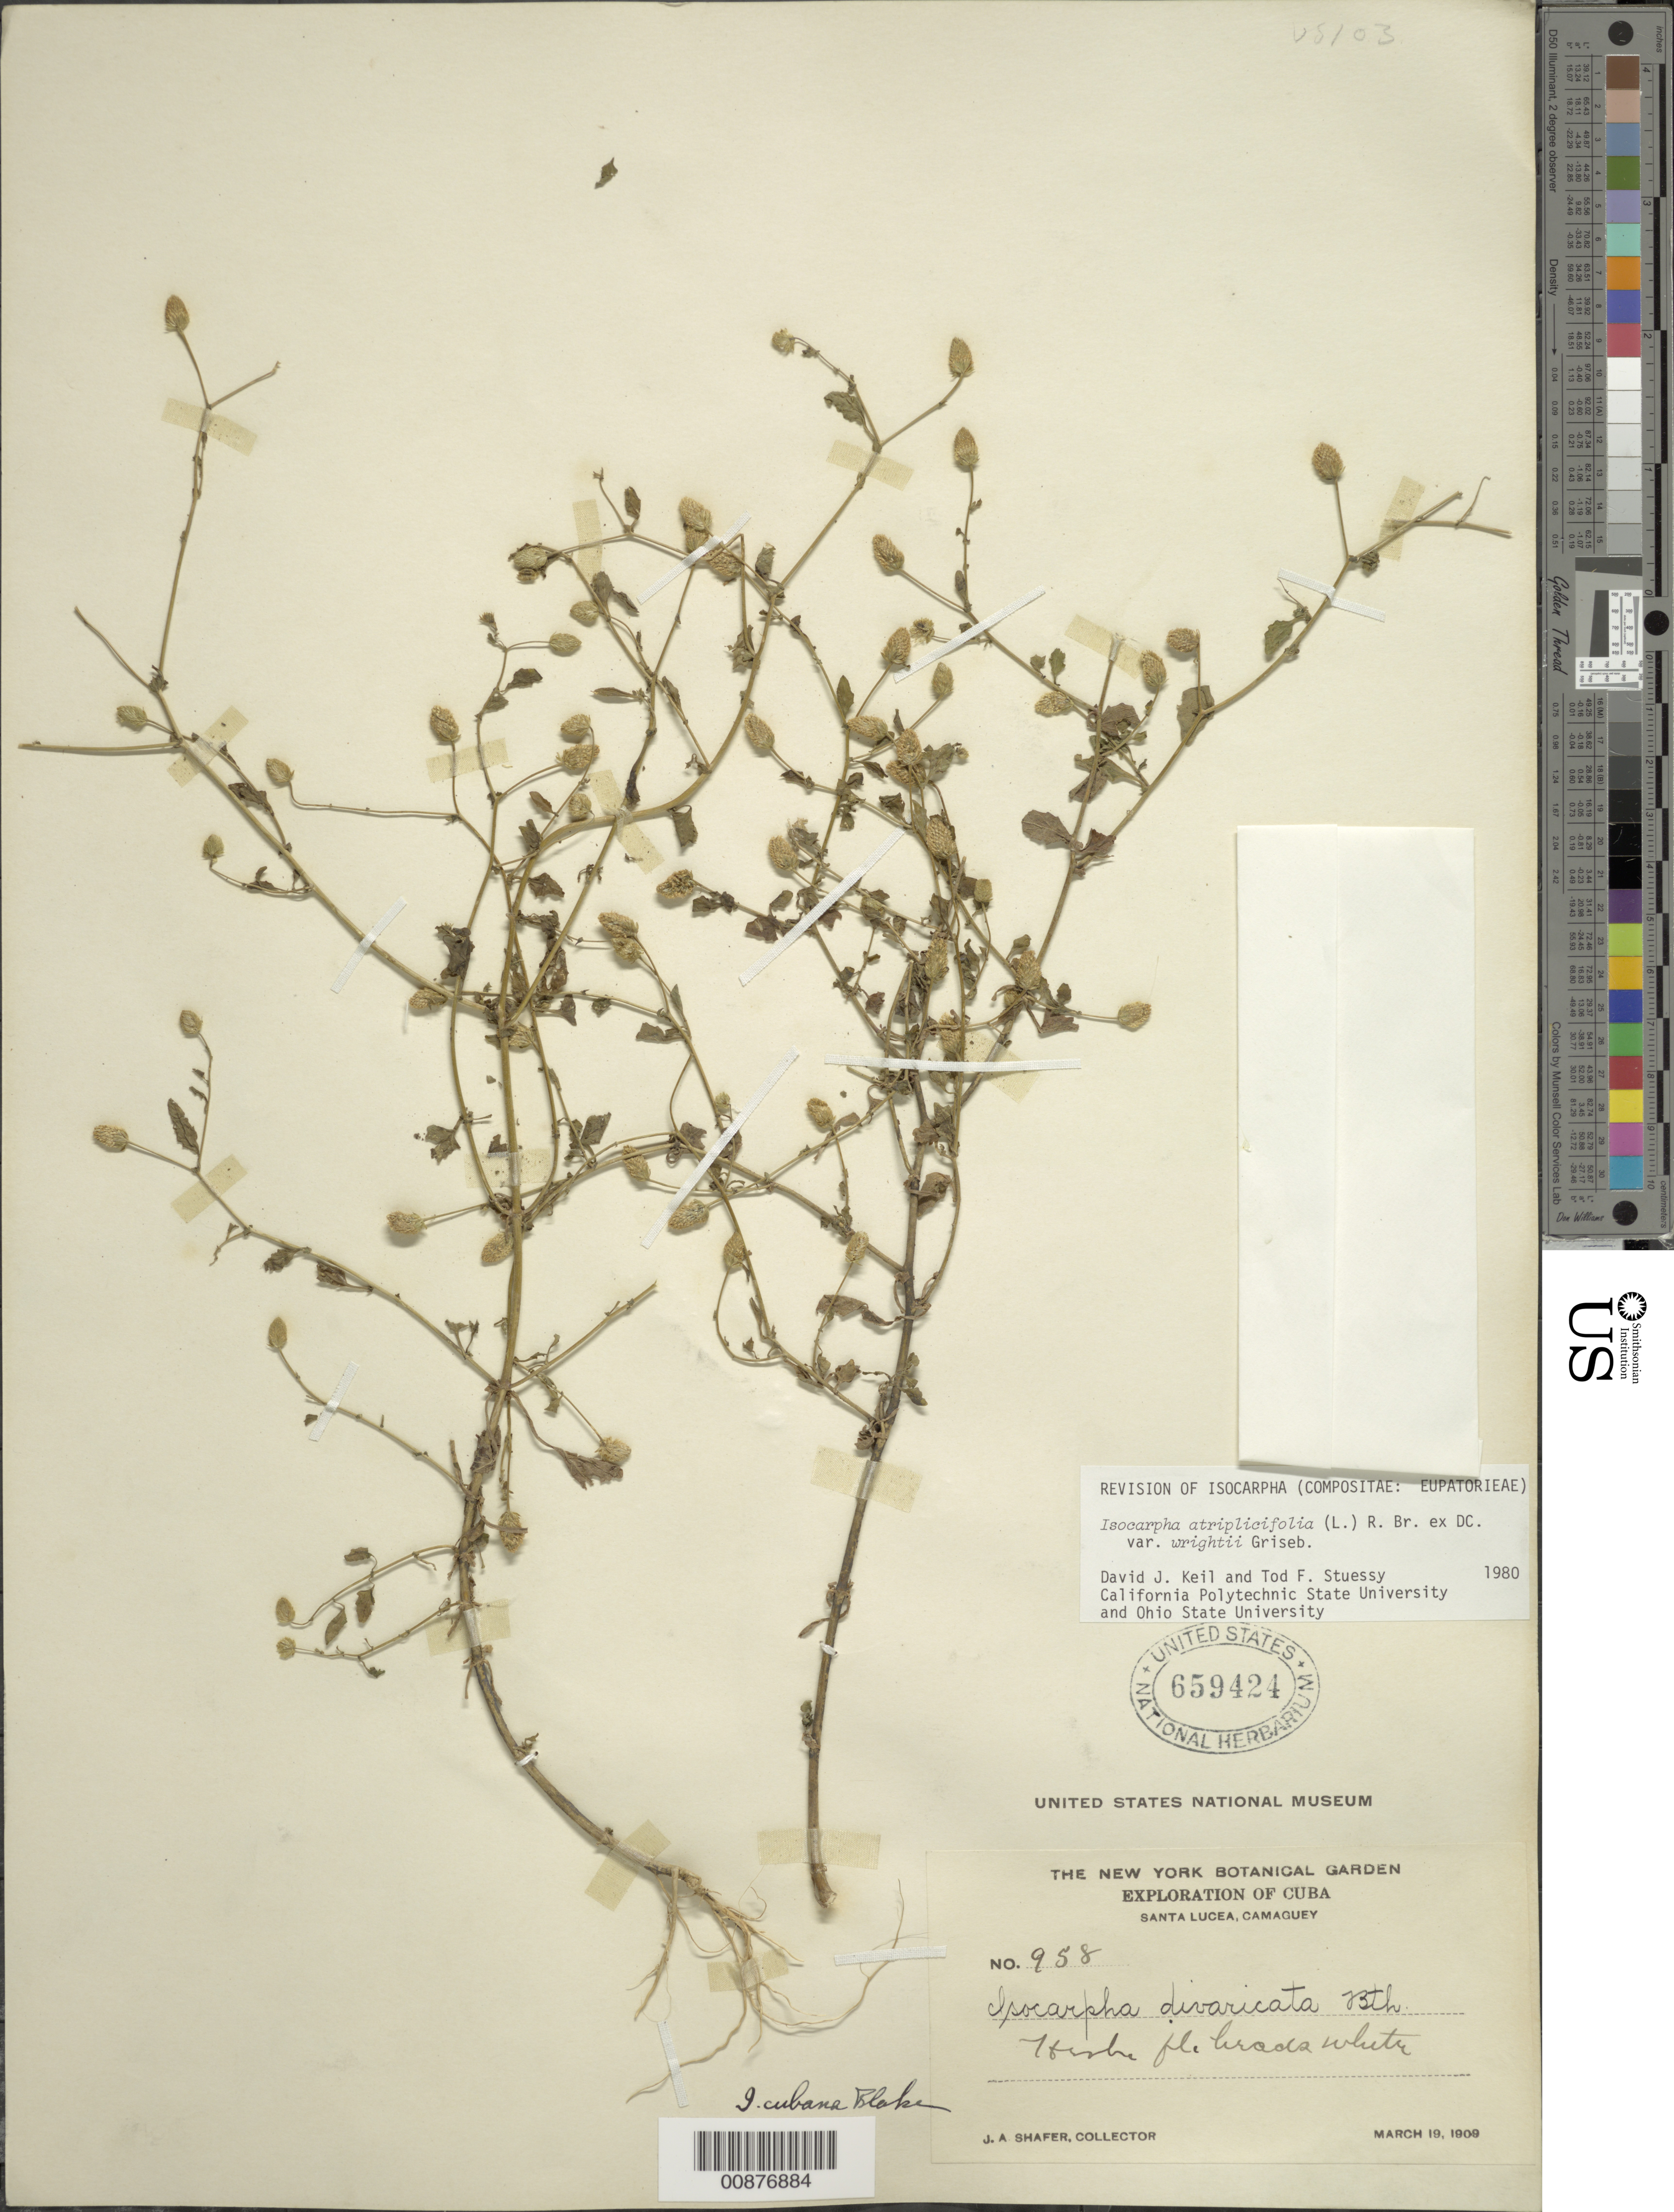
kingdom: Plantae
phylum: Tracheophyta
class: Magnoliopsida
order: Asterales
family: Asteraceae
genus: Isocarpha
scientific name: Isocarpha cubana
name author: S.F. Blake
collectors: J. A. Shafer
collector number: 958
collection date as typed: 19 Mar 1909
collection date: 1909-03-19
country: Cuba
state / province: Camaguey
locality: Santa Lucea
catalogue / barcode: US 659424